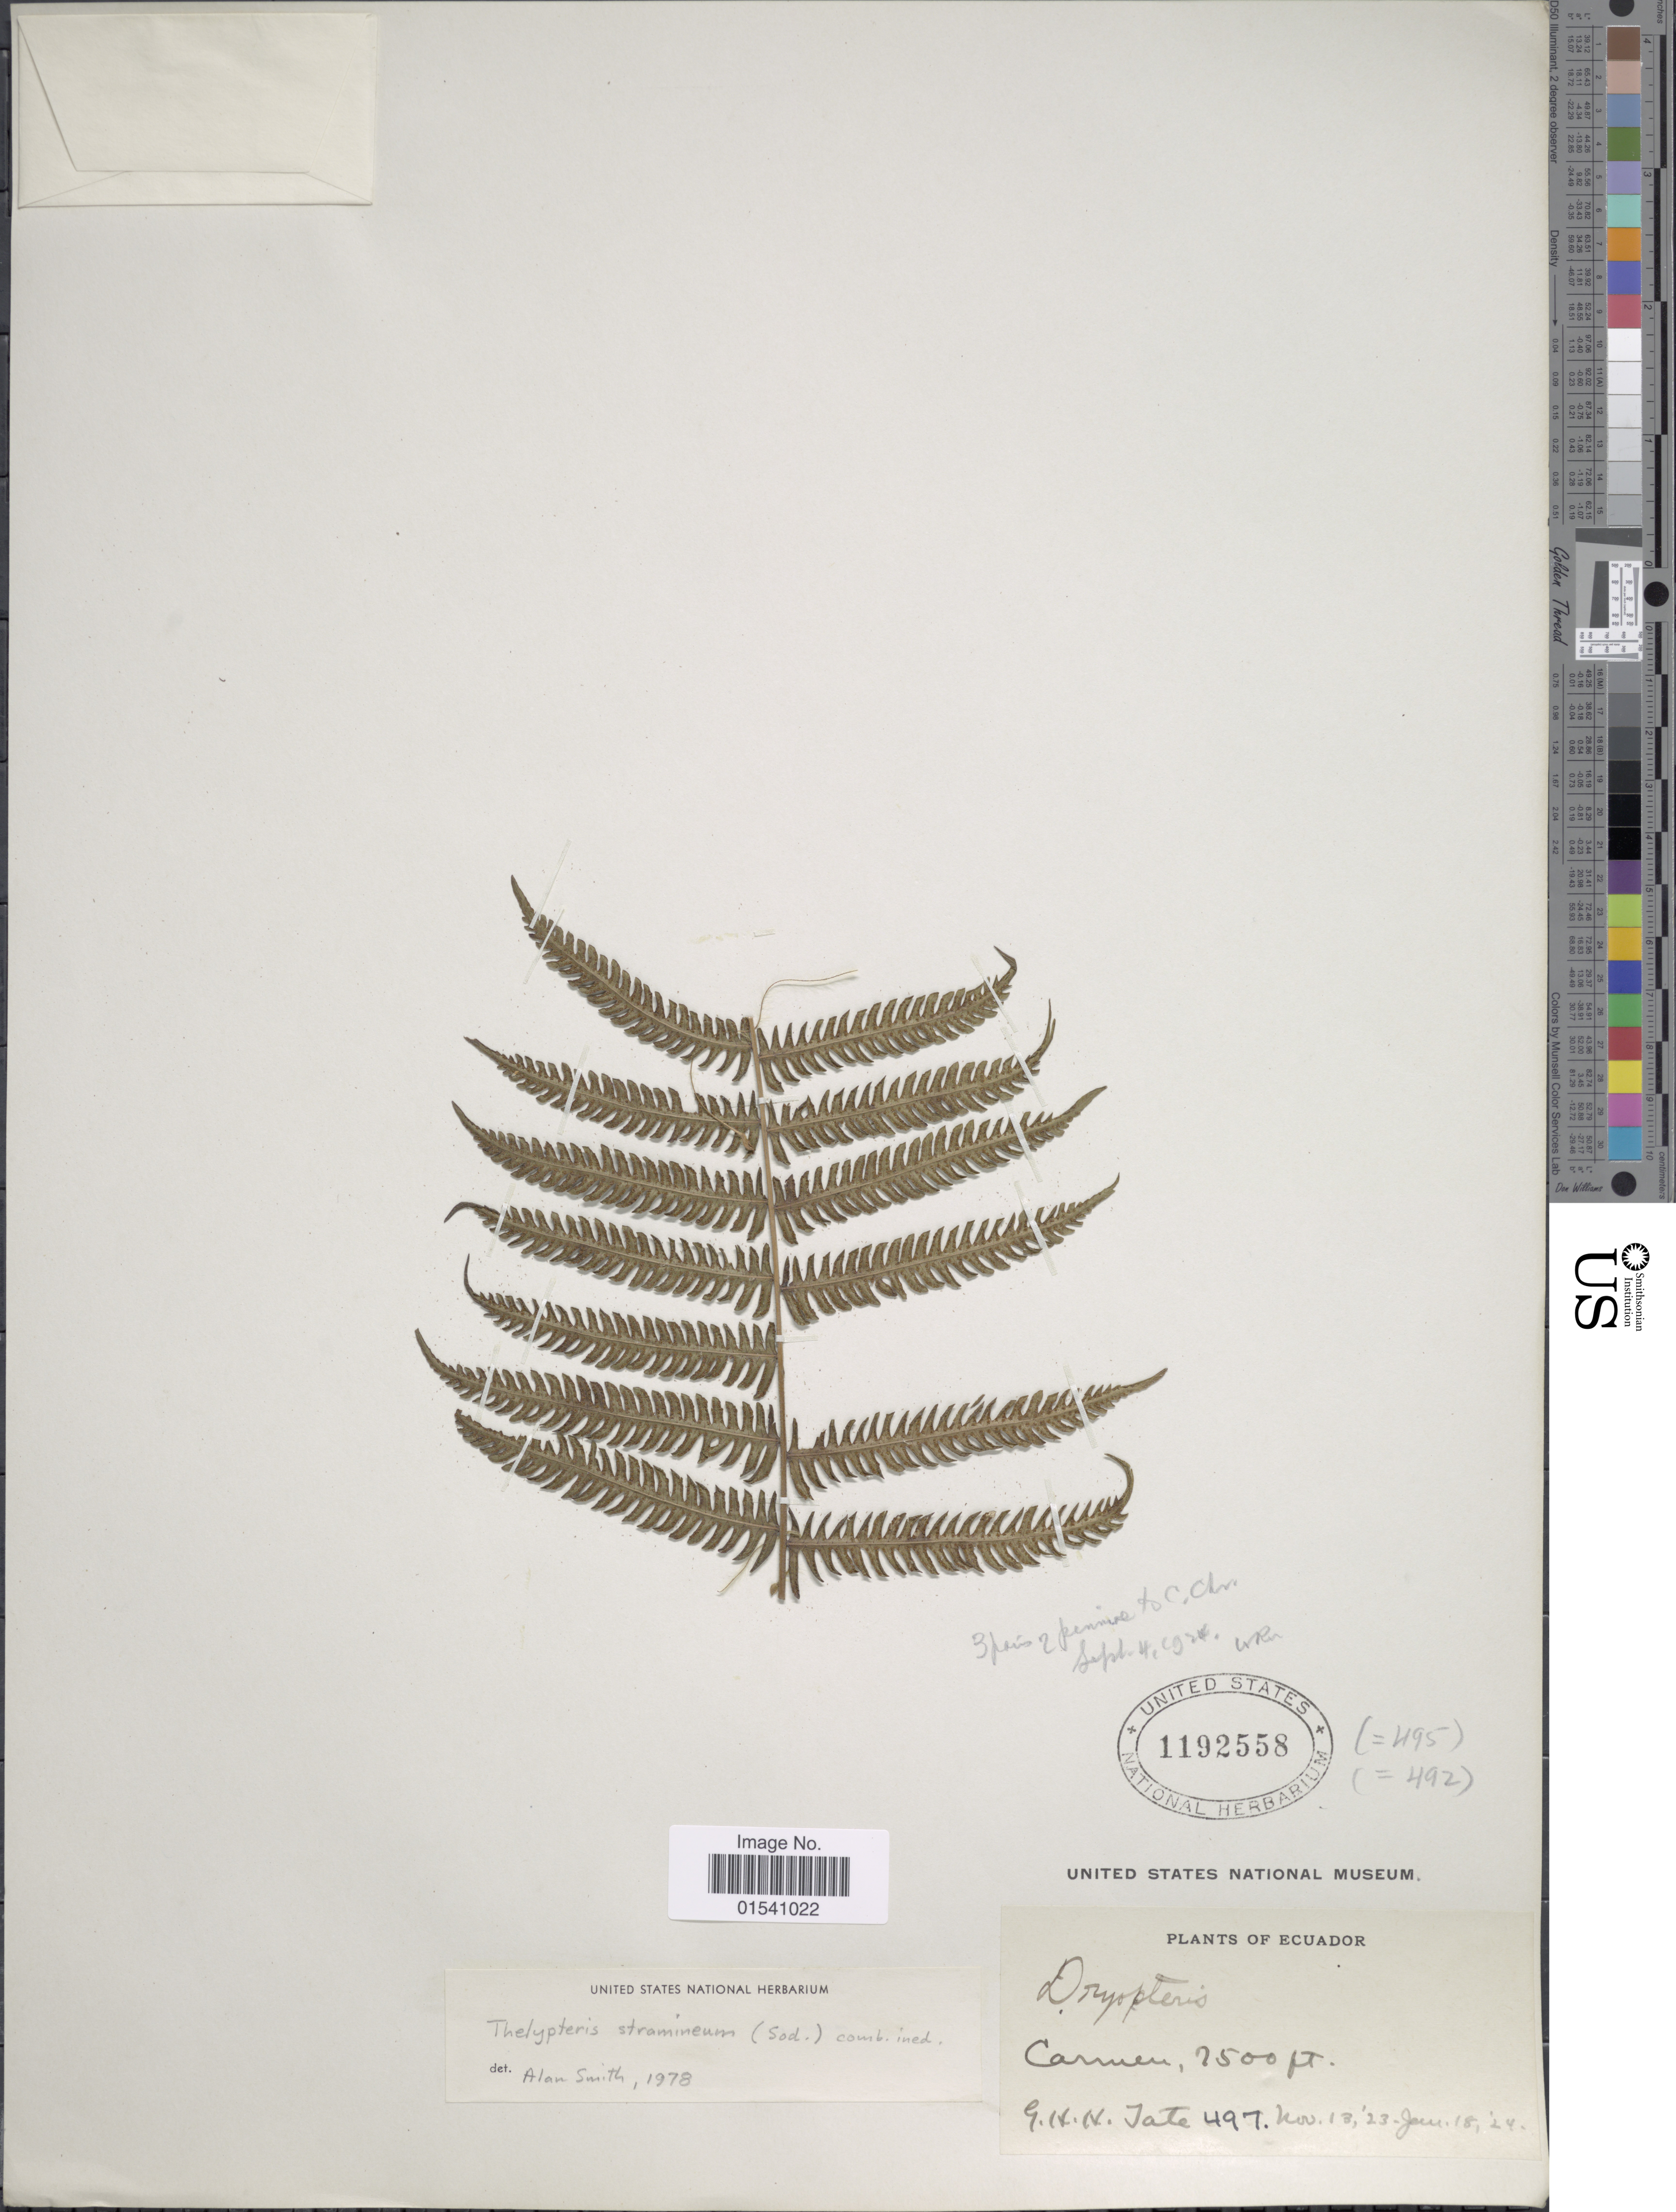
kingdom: Plantae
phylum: Tracheophyta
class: Polypodiopsida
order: Polypodiales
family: Thelypteridaceae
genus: Amauropelta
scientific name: Amauropelta straminea (Sodiro) comb. nov., ined 2015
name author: (Sodiro)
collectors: G. H. H.Tate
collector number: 497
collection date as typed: Transcribed d/m/y: 13/11/23 to 18/1/24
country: Ecuador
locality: Carmen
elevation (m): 2286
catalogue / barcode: US 1192558